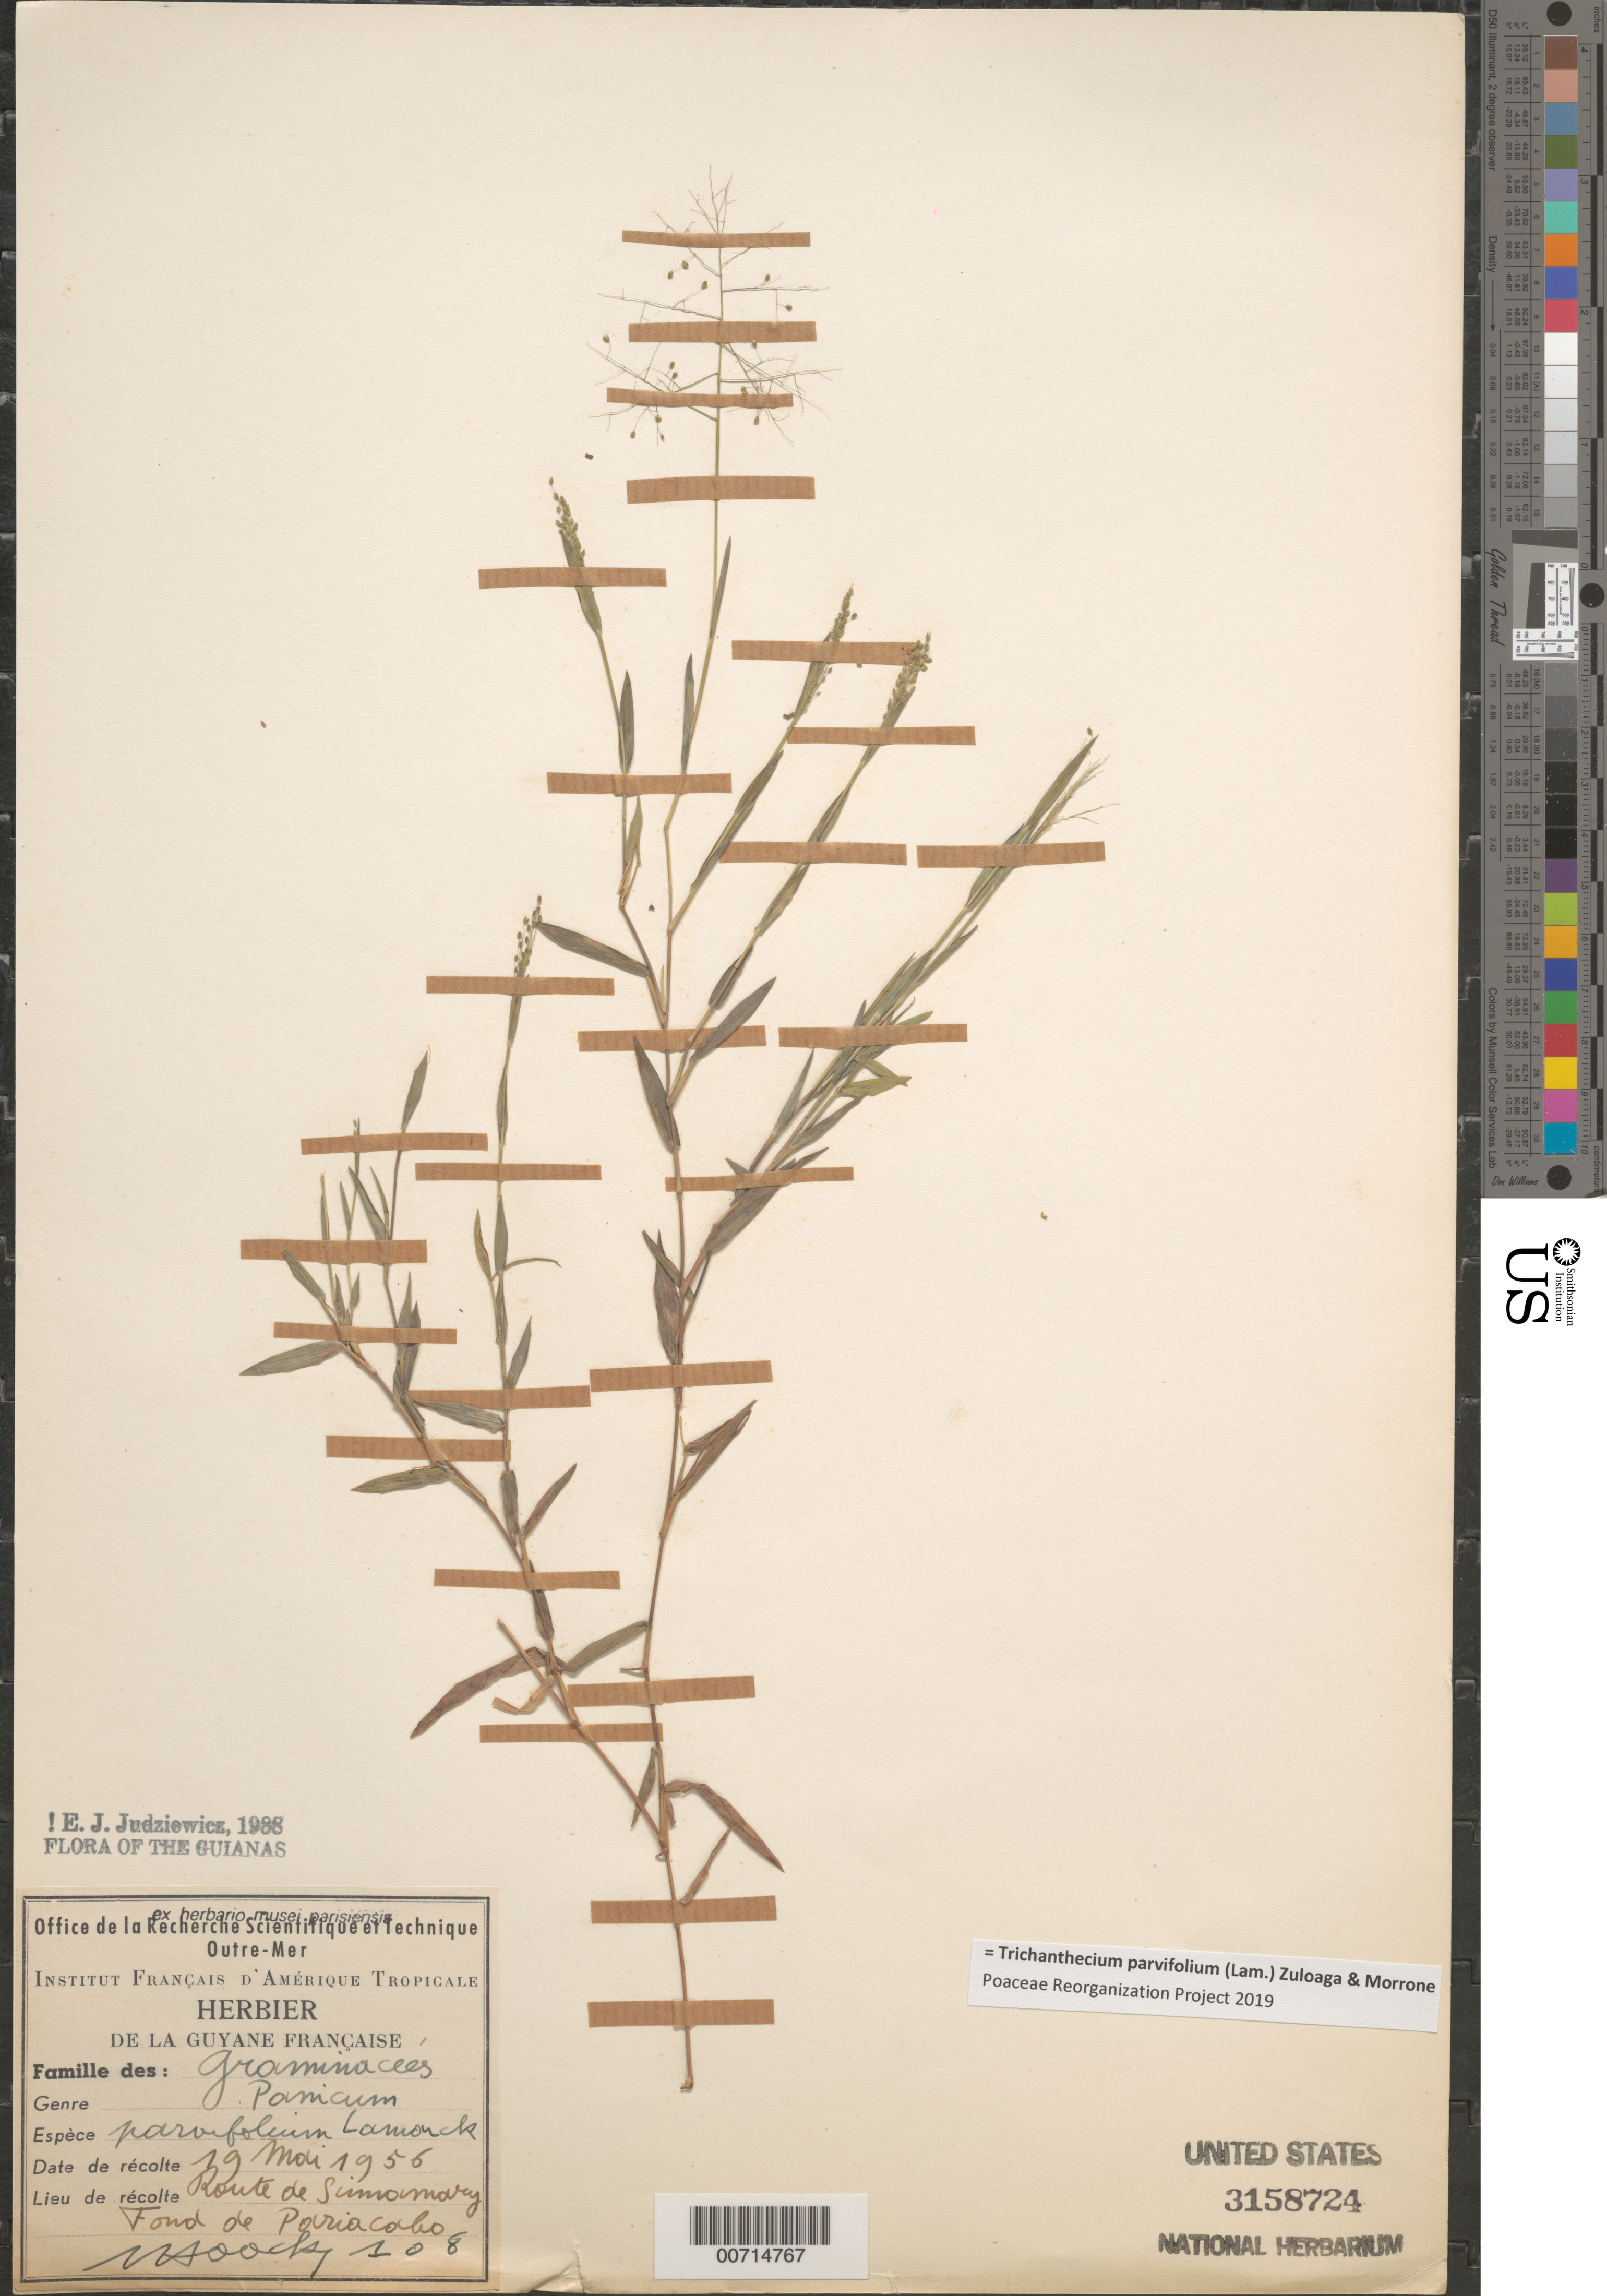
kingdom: Plantae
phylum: Tracheophyta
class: Liliopsida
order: Poales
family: Poaceae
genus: Trichanthecium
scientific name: Trichanthecium parvifolium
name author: (Lam.) Zuloaga & Morrone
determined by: Poaceae Reorganization Project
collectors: J. Hoock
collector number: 108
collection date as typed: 19-May-56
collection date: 1956-05-19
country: French Guiana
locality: Route de Sinnamary, Fond de Pariacobo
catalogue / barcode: US 3158724